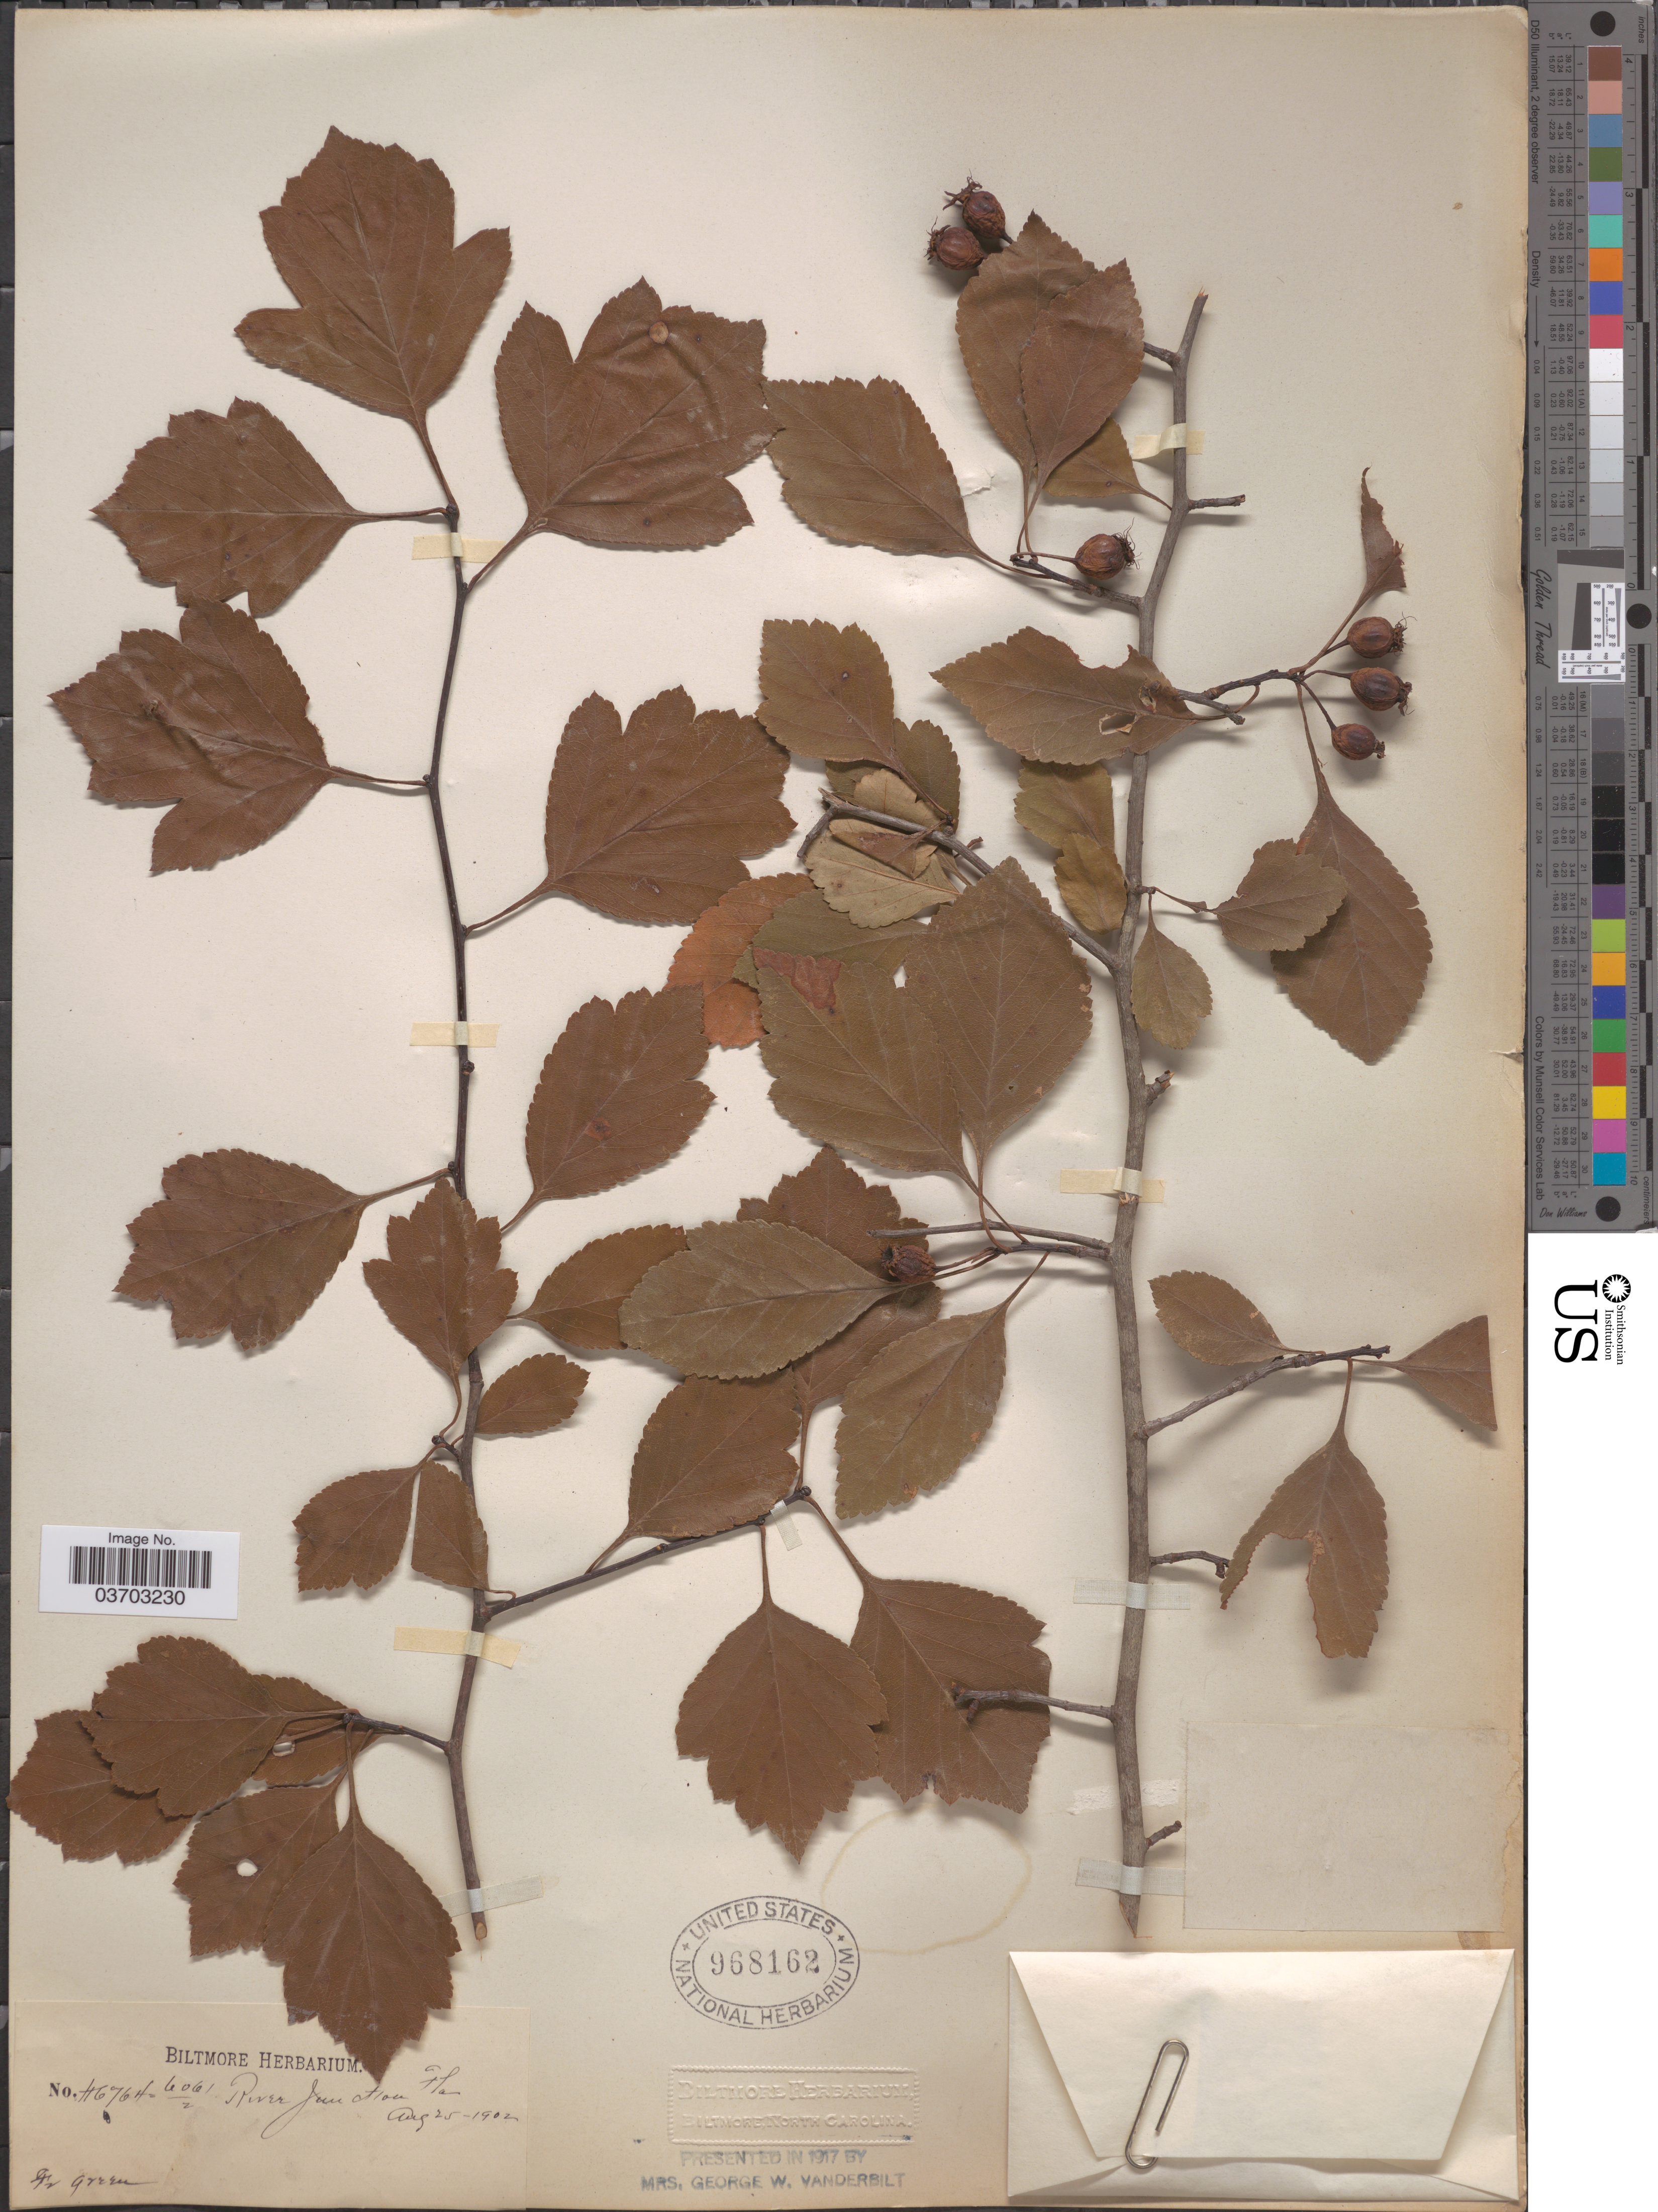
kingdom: Plantae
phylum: Tracheophyta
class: Magnoliopsida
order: Rosales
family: Rosaceae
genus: Crataegus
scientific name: Crataegus sp.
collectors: ex herb. Biltmore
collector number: H6764=6061/2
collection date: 1902-08-25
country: United States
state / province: Florida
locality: River Junction.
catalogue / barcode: US 968162